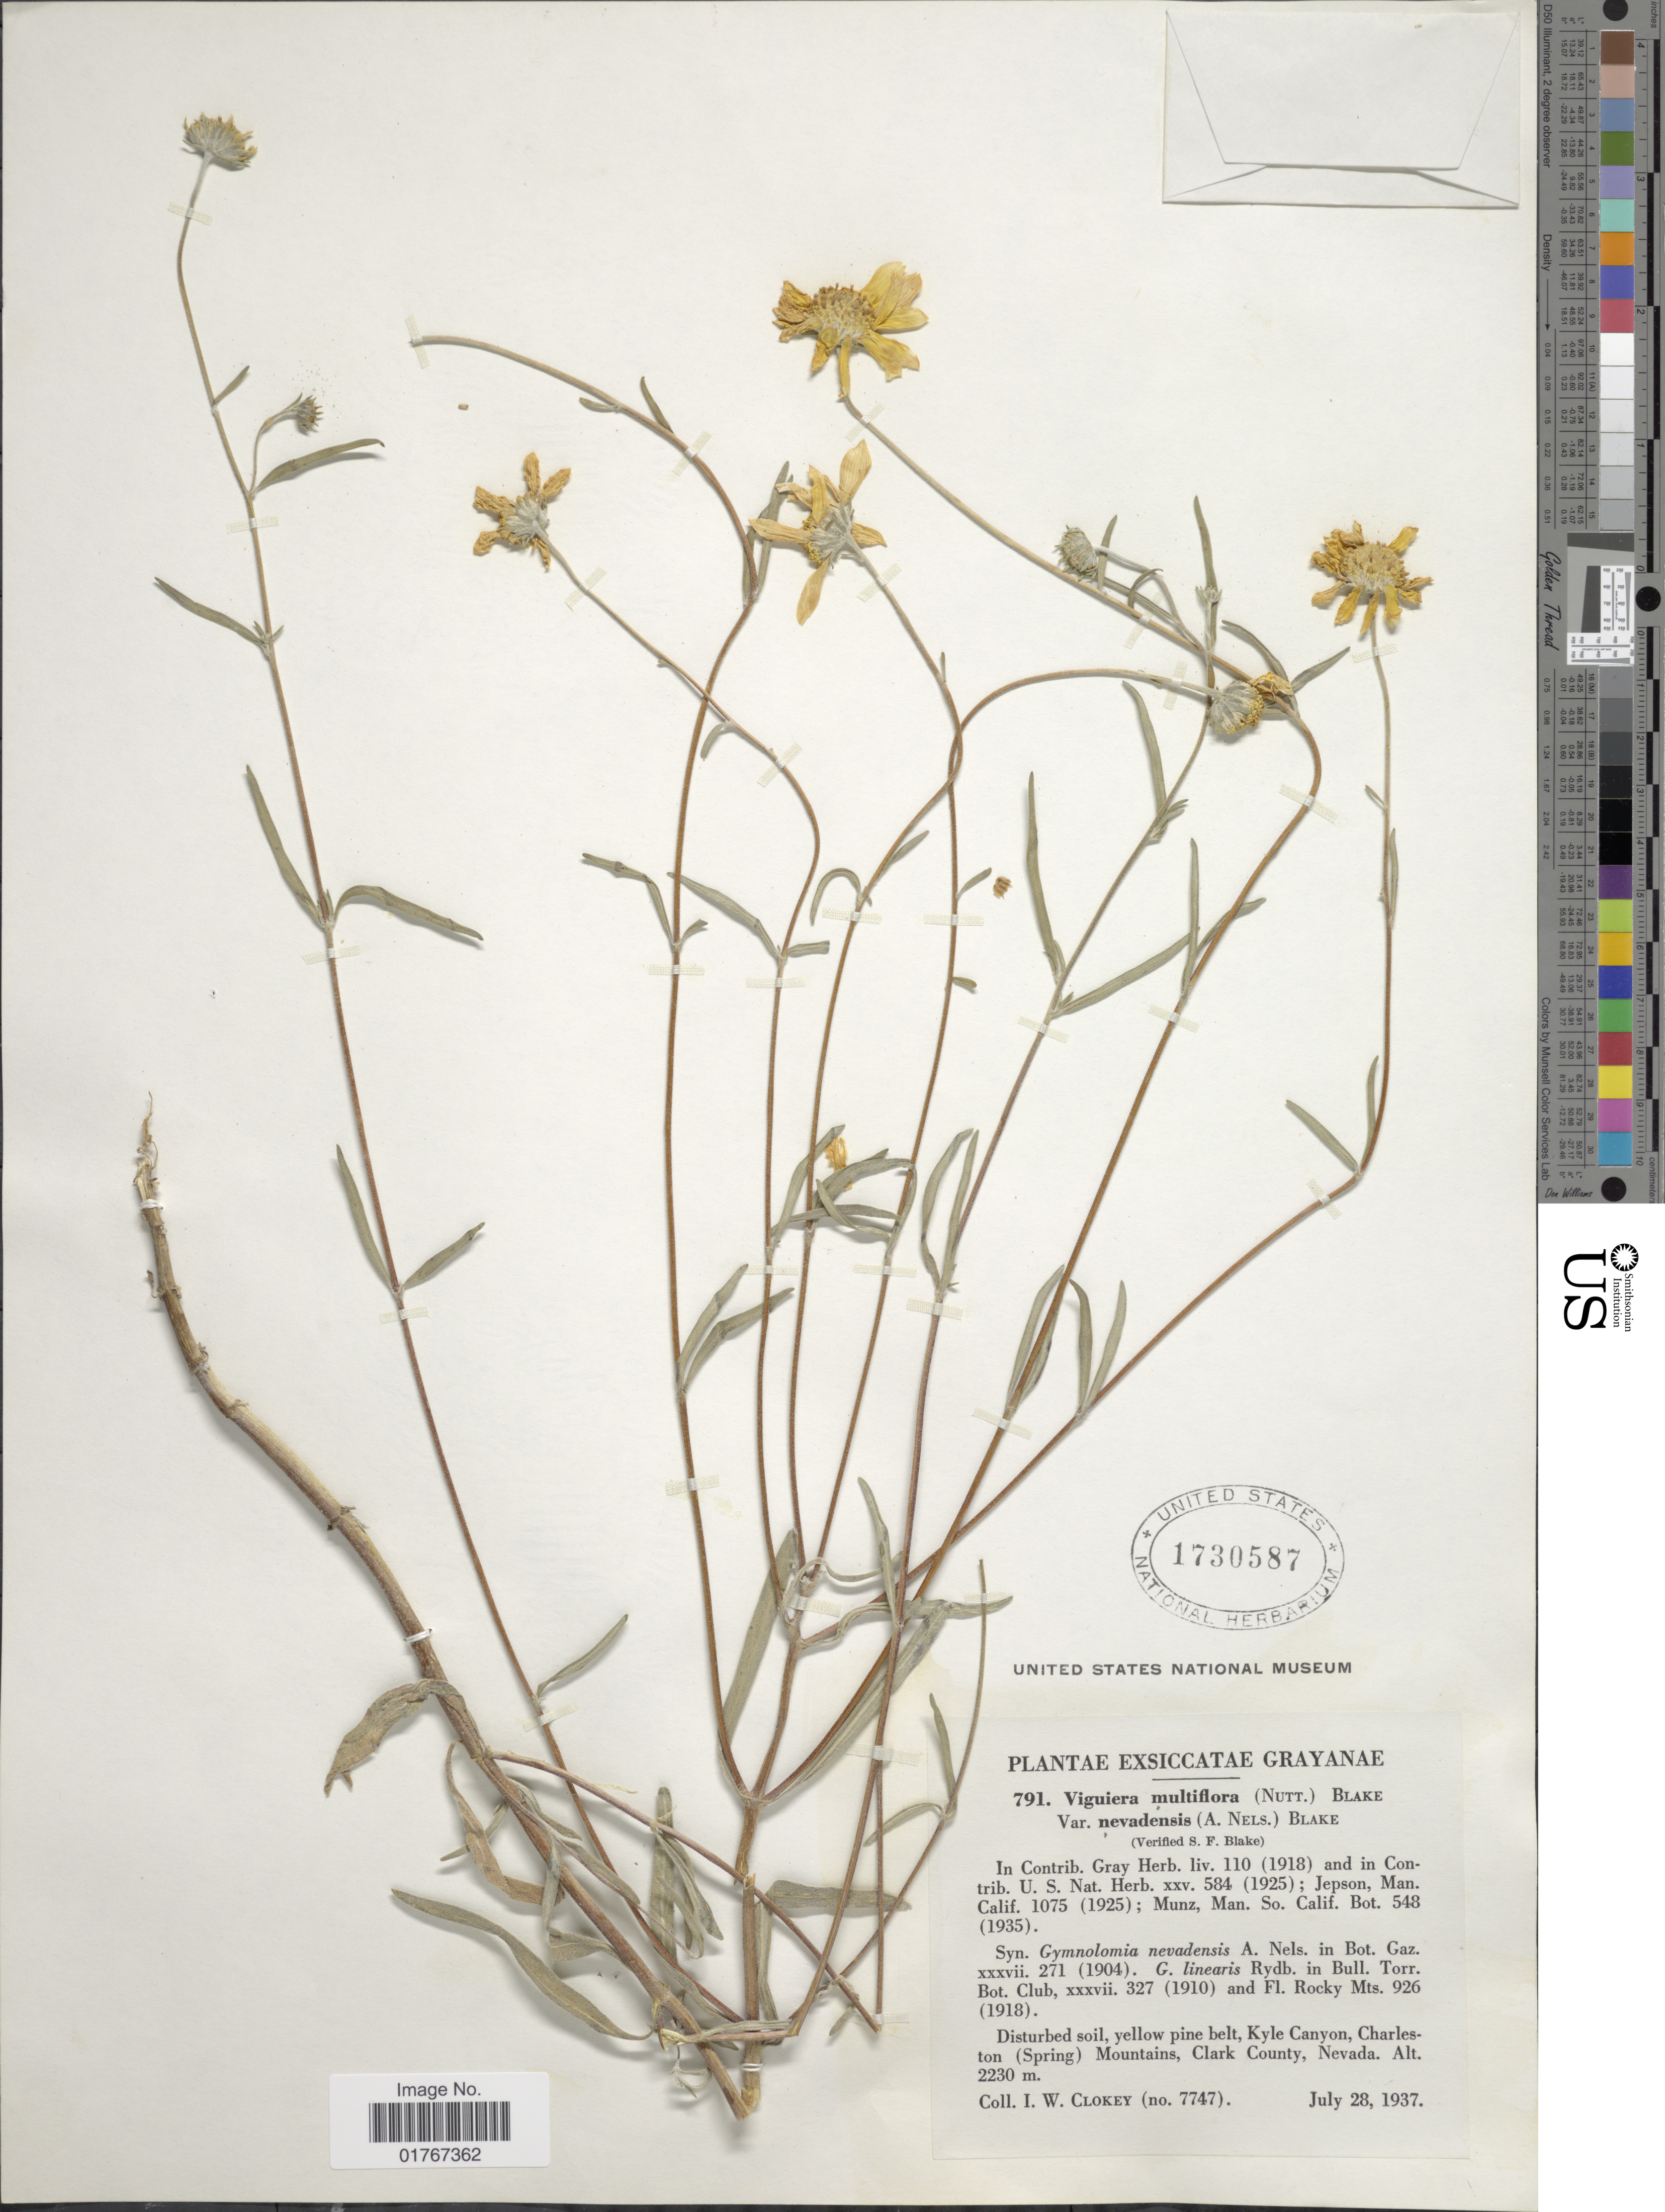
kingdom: Plantae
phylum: Tracheophyta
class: Magnoliopsida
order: Asterales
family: Asteraceae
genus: Heliomeris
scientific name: Heliomeris multiflora var. nevadensis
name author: (A. Nelson) Blake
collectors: I. W. Clokey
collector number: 7747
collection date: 1937-07-28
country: United States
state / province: Nevada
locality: Yellow pine belt, Kyle Canyon, Charleston (Spring) Mountains, Clark County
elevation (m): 2230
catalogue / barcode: US 1730587